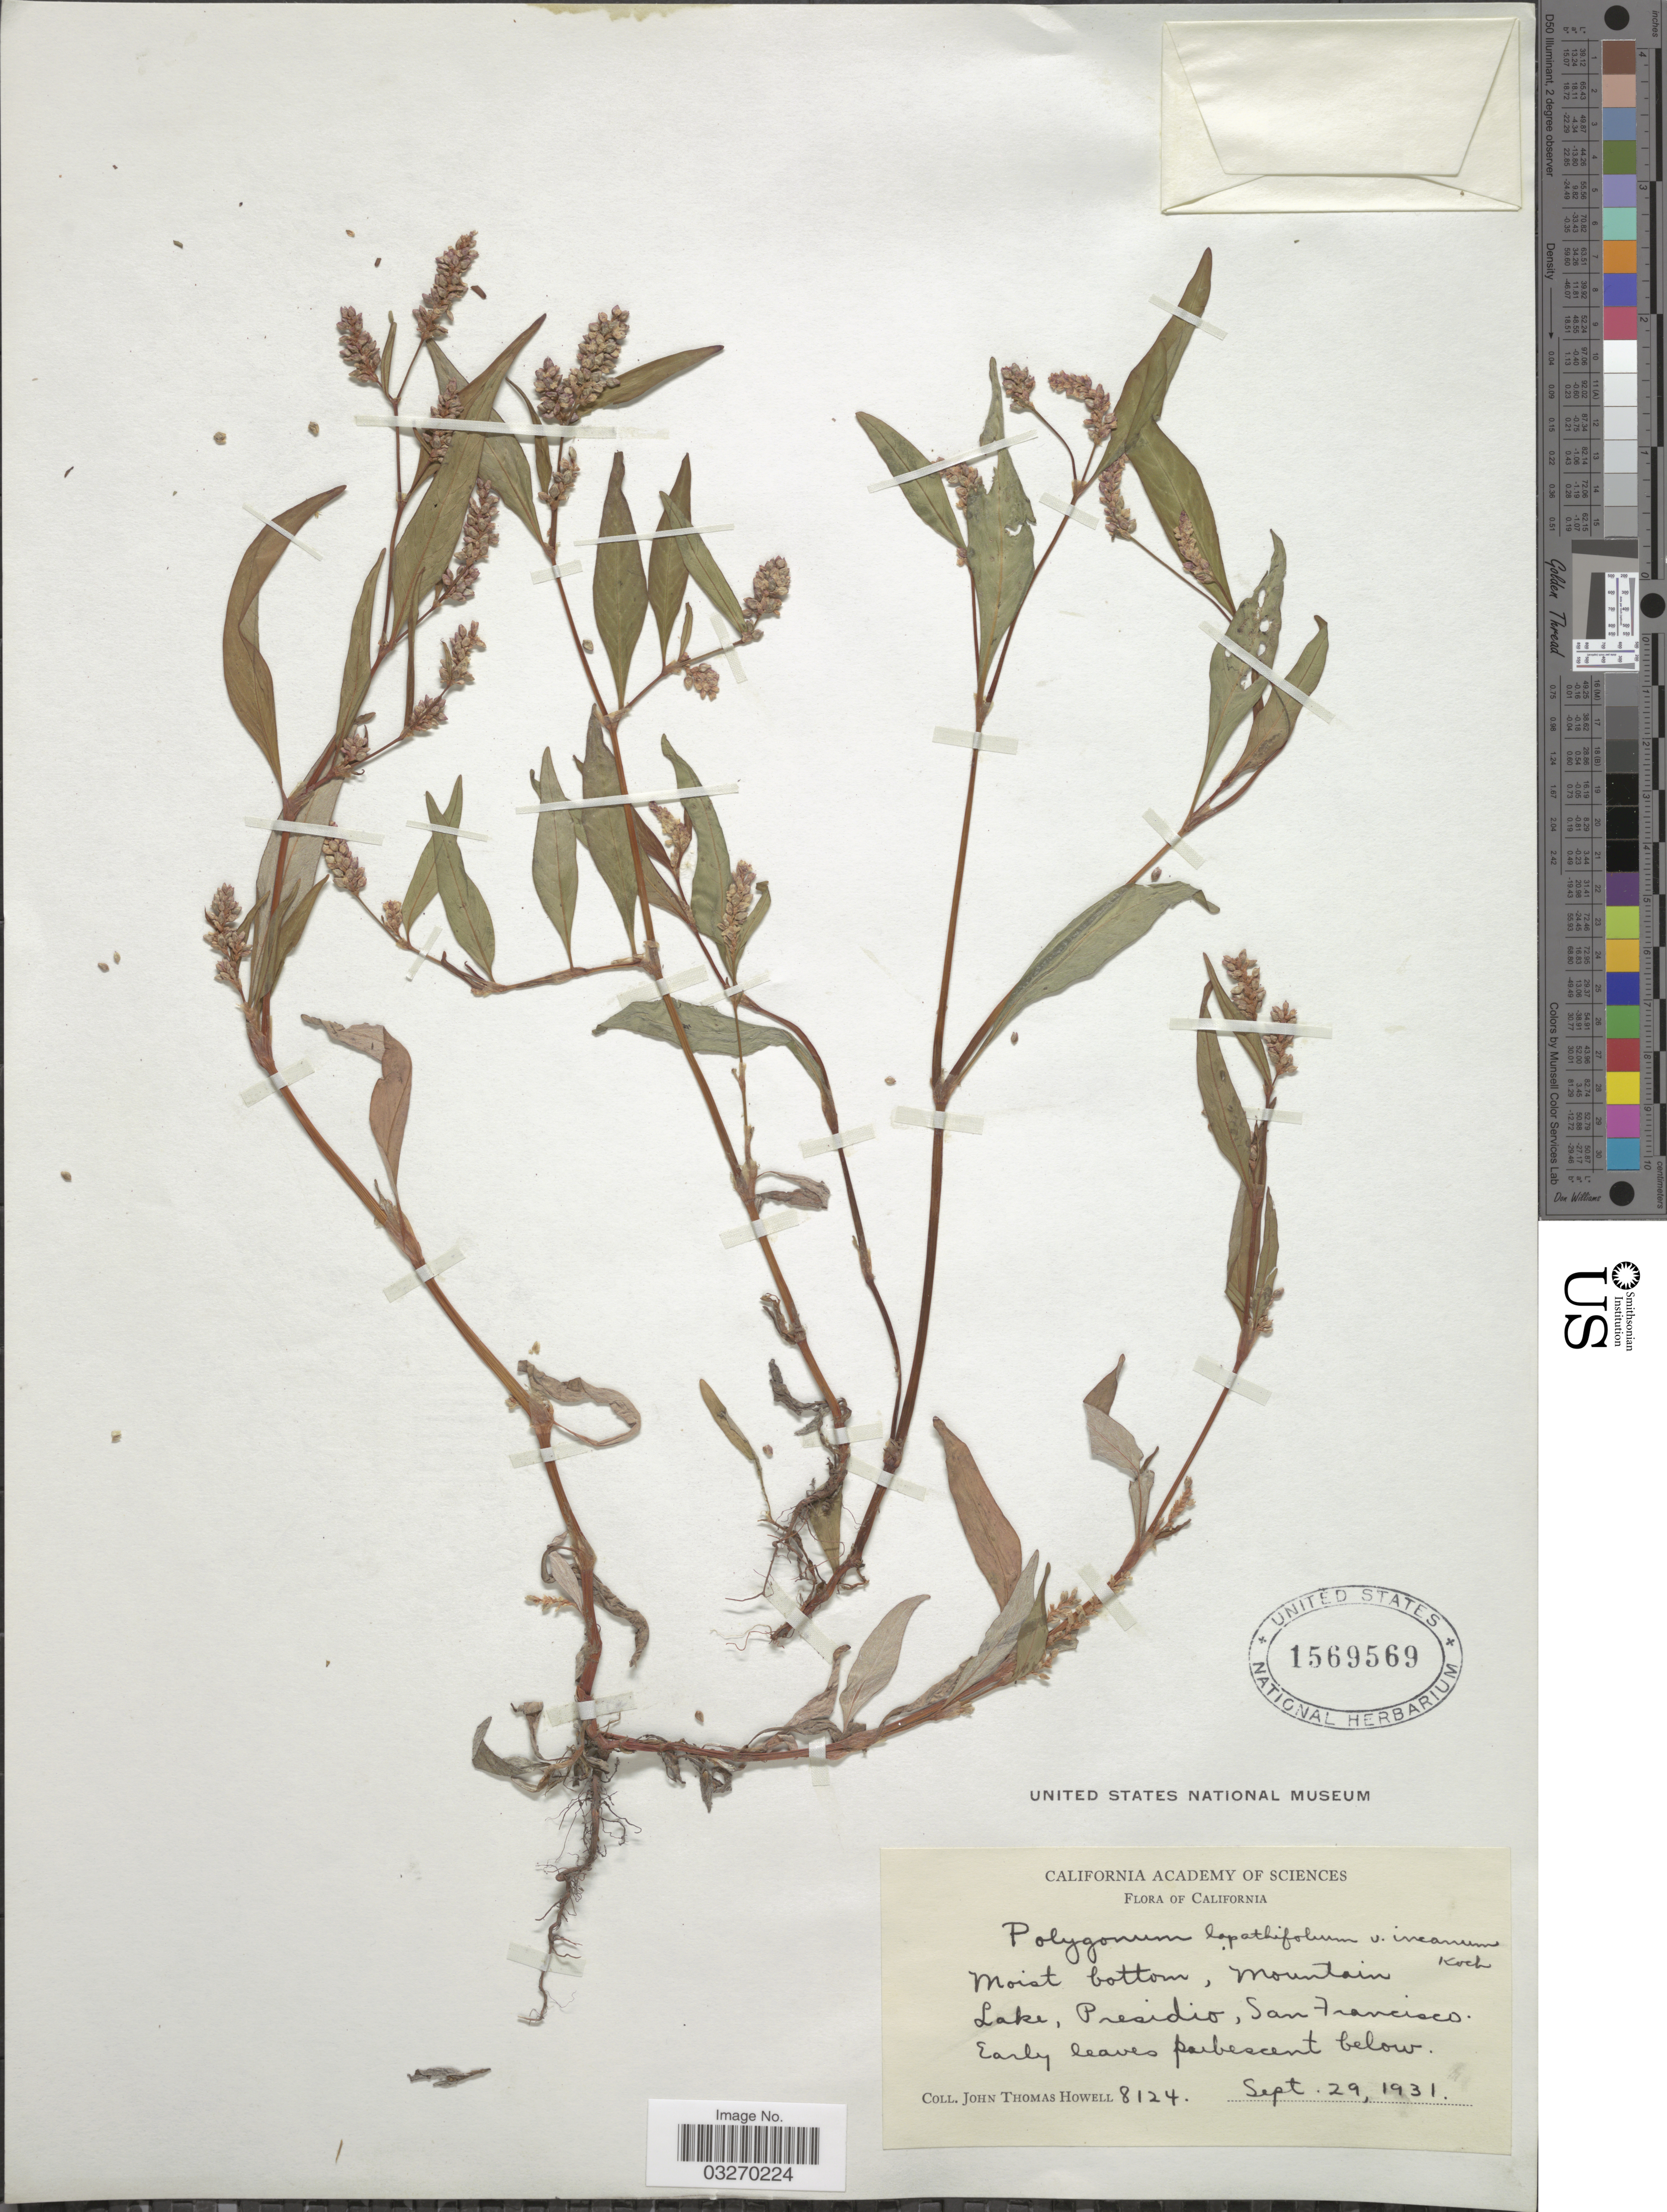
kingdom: Plantae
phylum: Tracheophyta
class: Magnoliopsida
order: Caryophyllales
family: Polygonaceae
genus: Persicaria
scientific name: Persicaria lapathifolia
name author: (L.) Delarbre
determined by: Atha, D. E.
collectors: J. T. Howell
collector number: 8124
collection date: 1931-09-25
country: United States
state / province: California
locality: Mountain Lake, Presidio, San Francsico.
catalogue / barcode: US 1569569